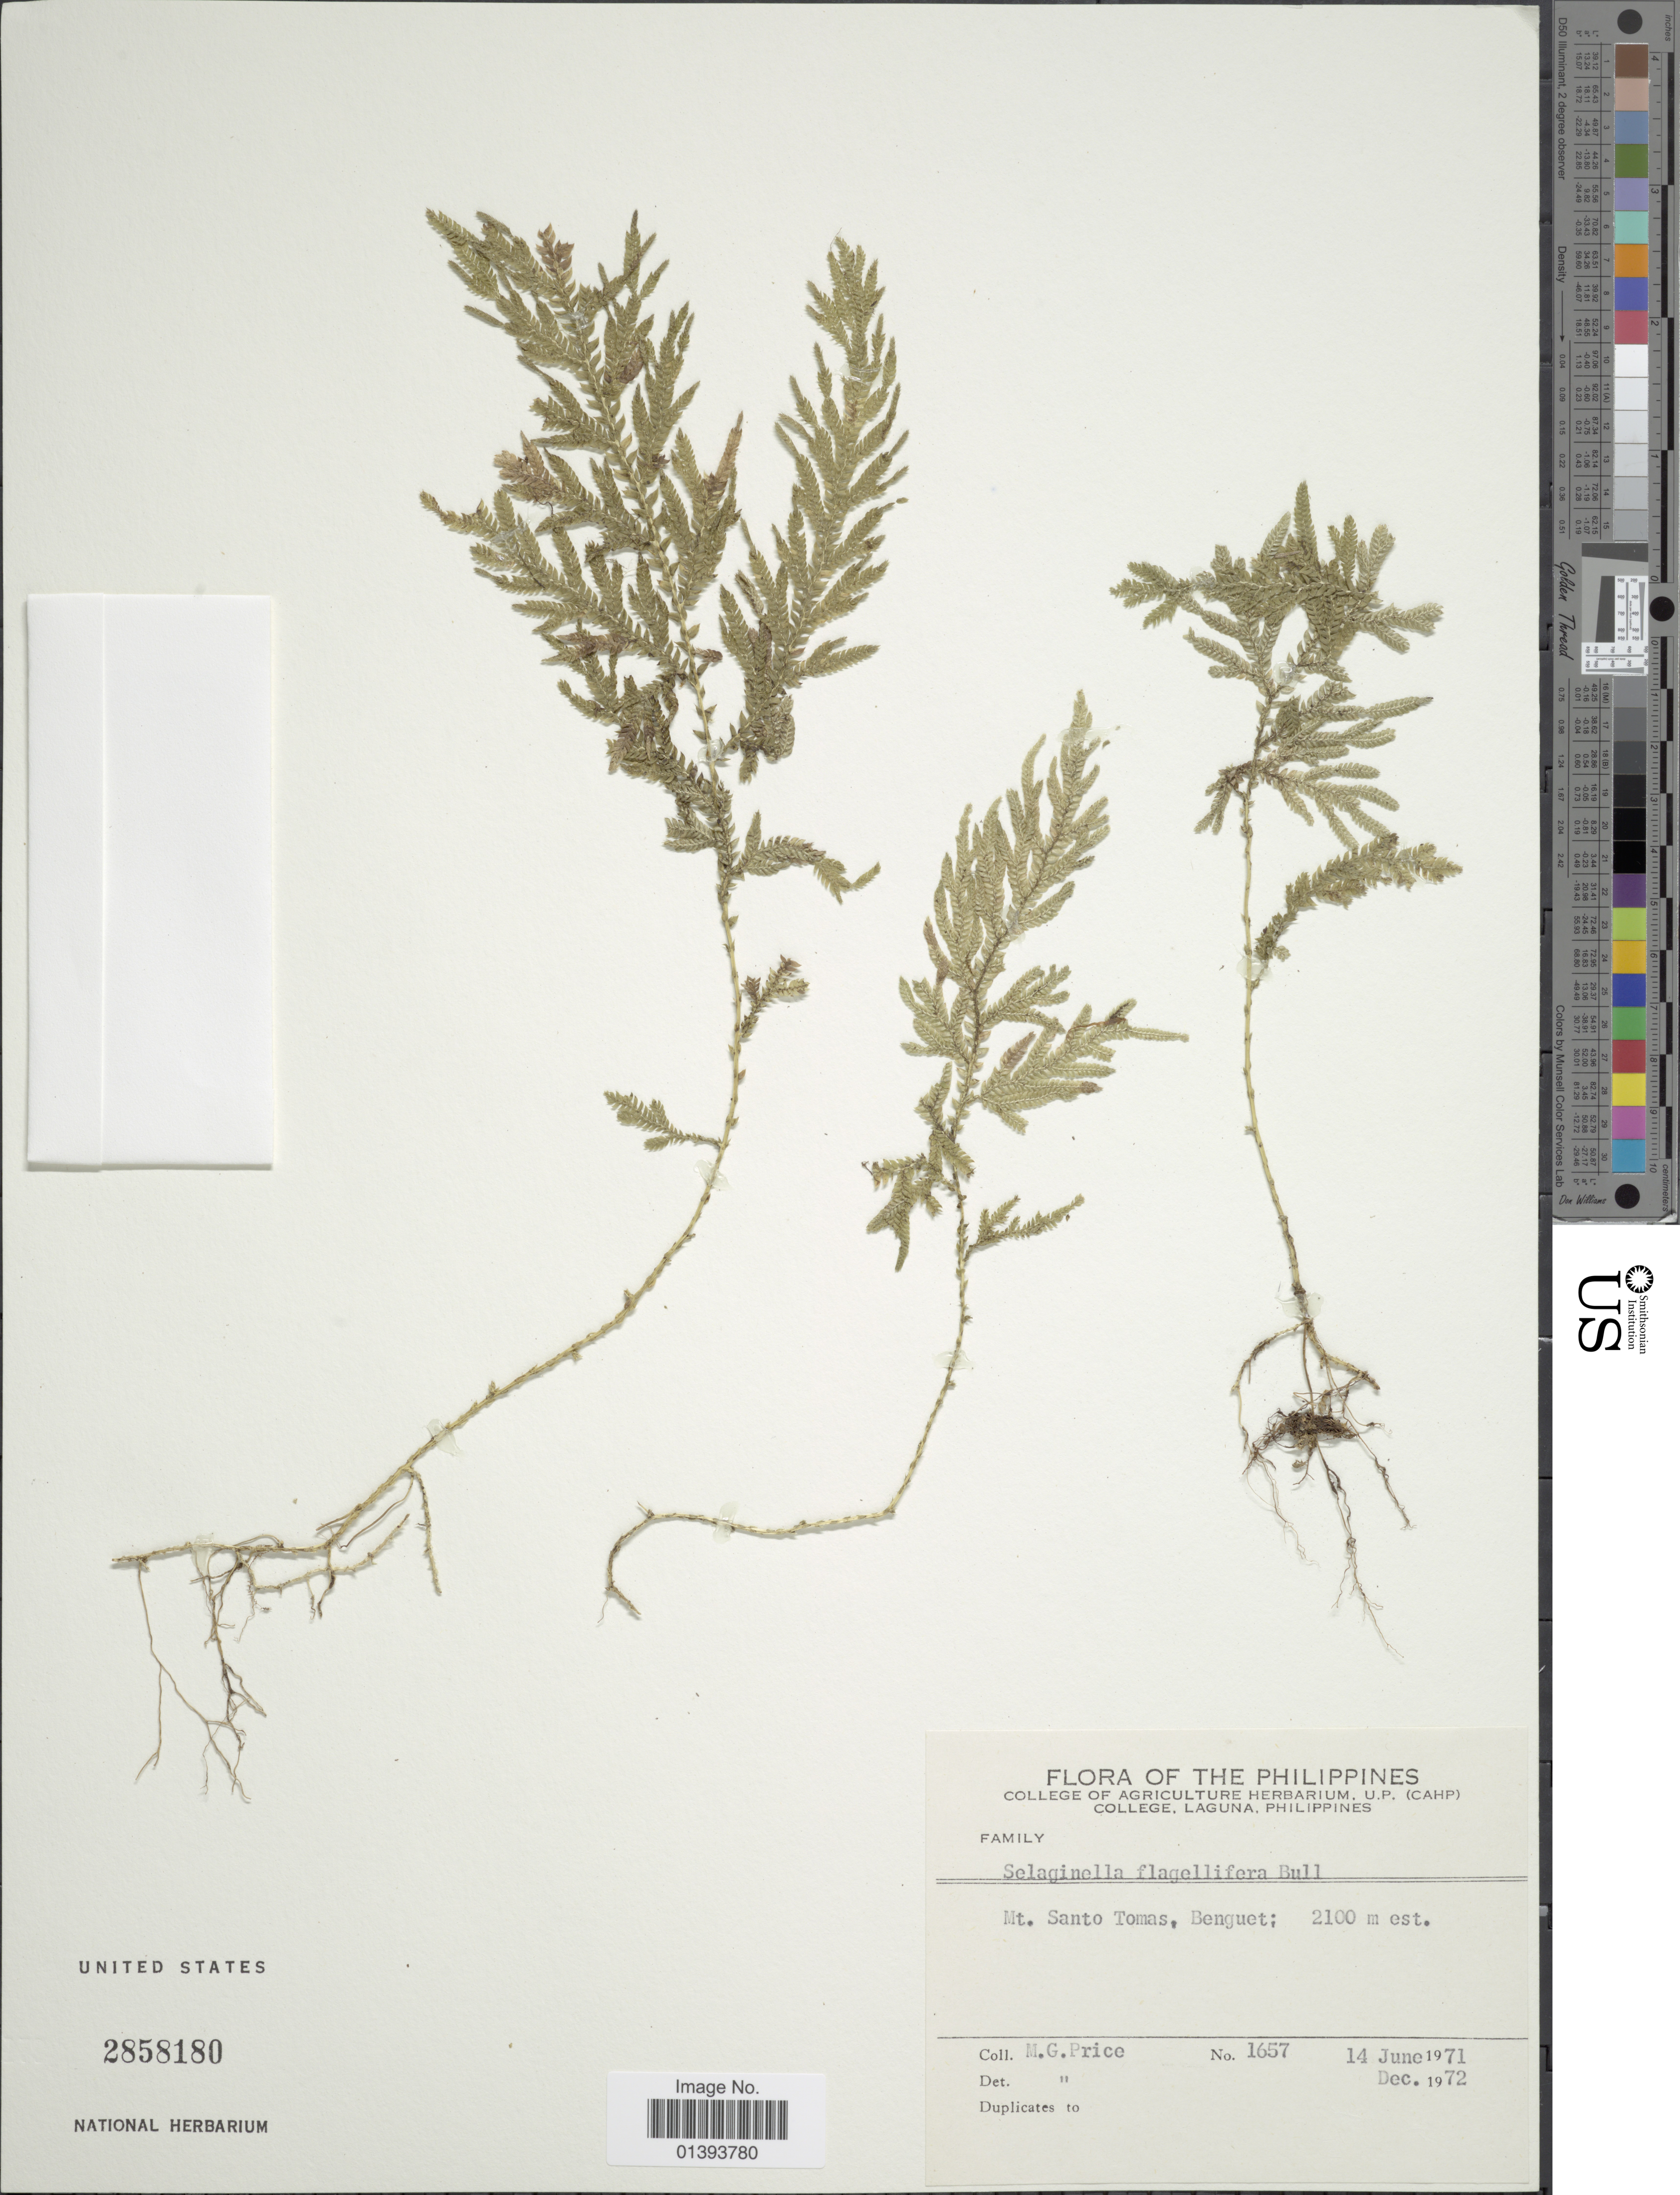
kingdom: Plantae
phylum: Tracheophyta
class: Lycopodiopsida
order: Selaginellales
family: Selaginellaceae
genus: Selaginella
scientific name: Selaginella flagellifera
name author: W. Bull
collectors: M. G. Price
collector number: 1657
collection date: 1971-06-14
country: Philippines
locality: Mt. Santo Tomas, Benguet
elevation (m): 2100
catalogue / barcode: US 2858180